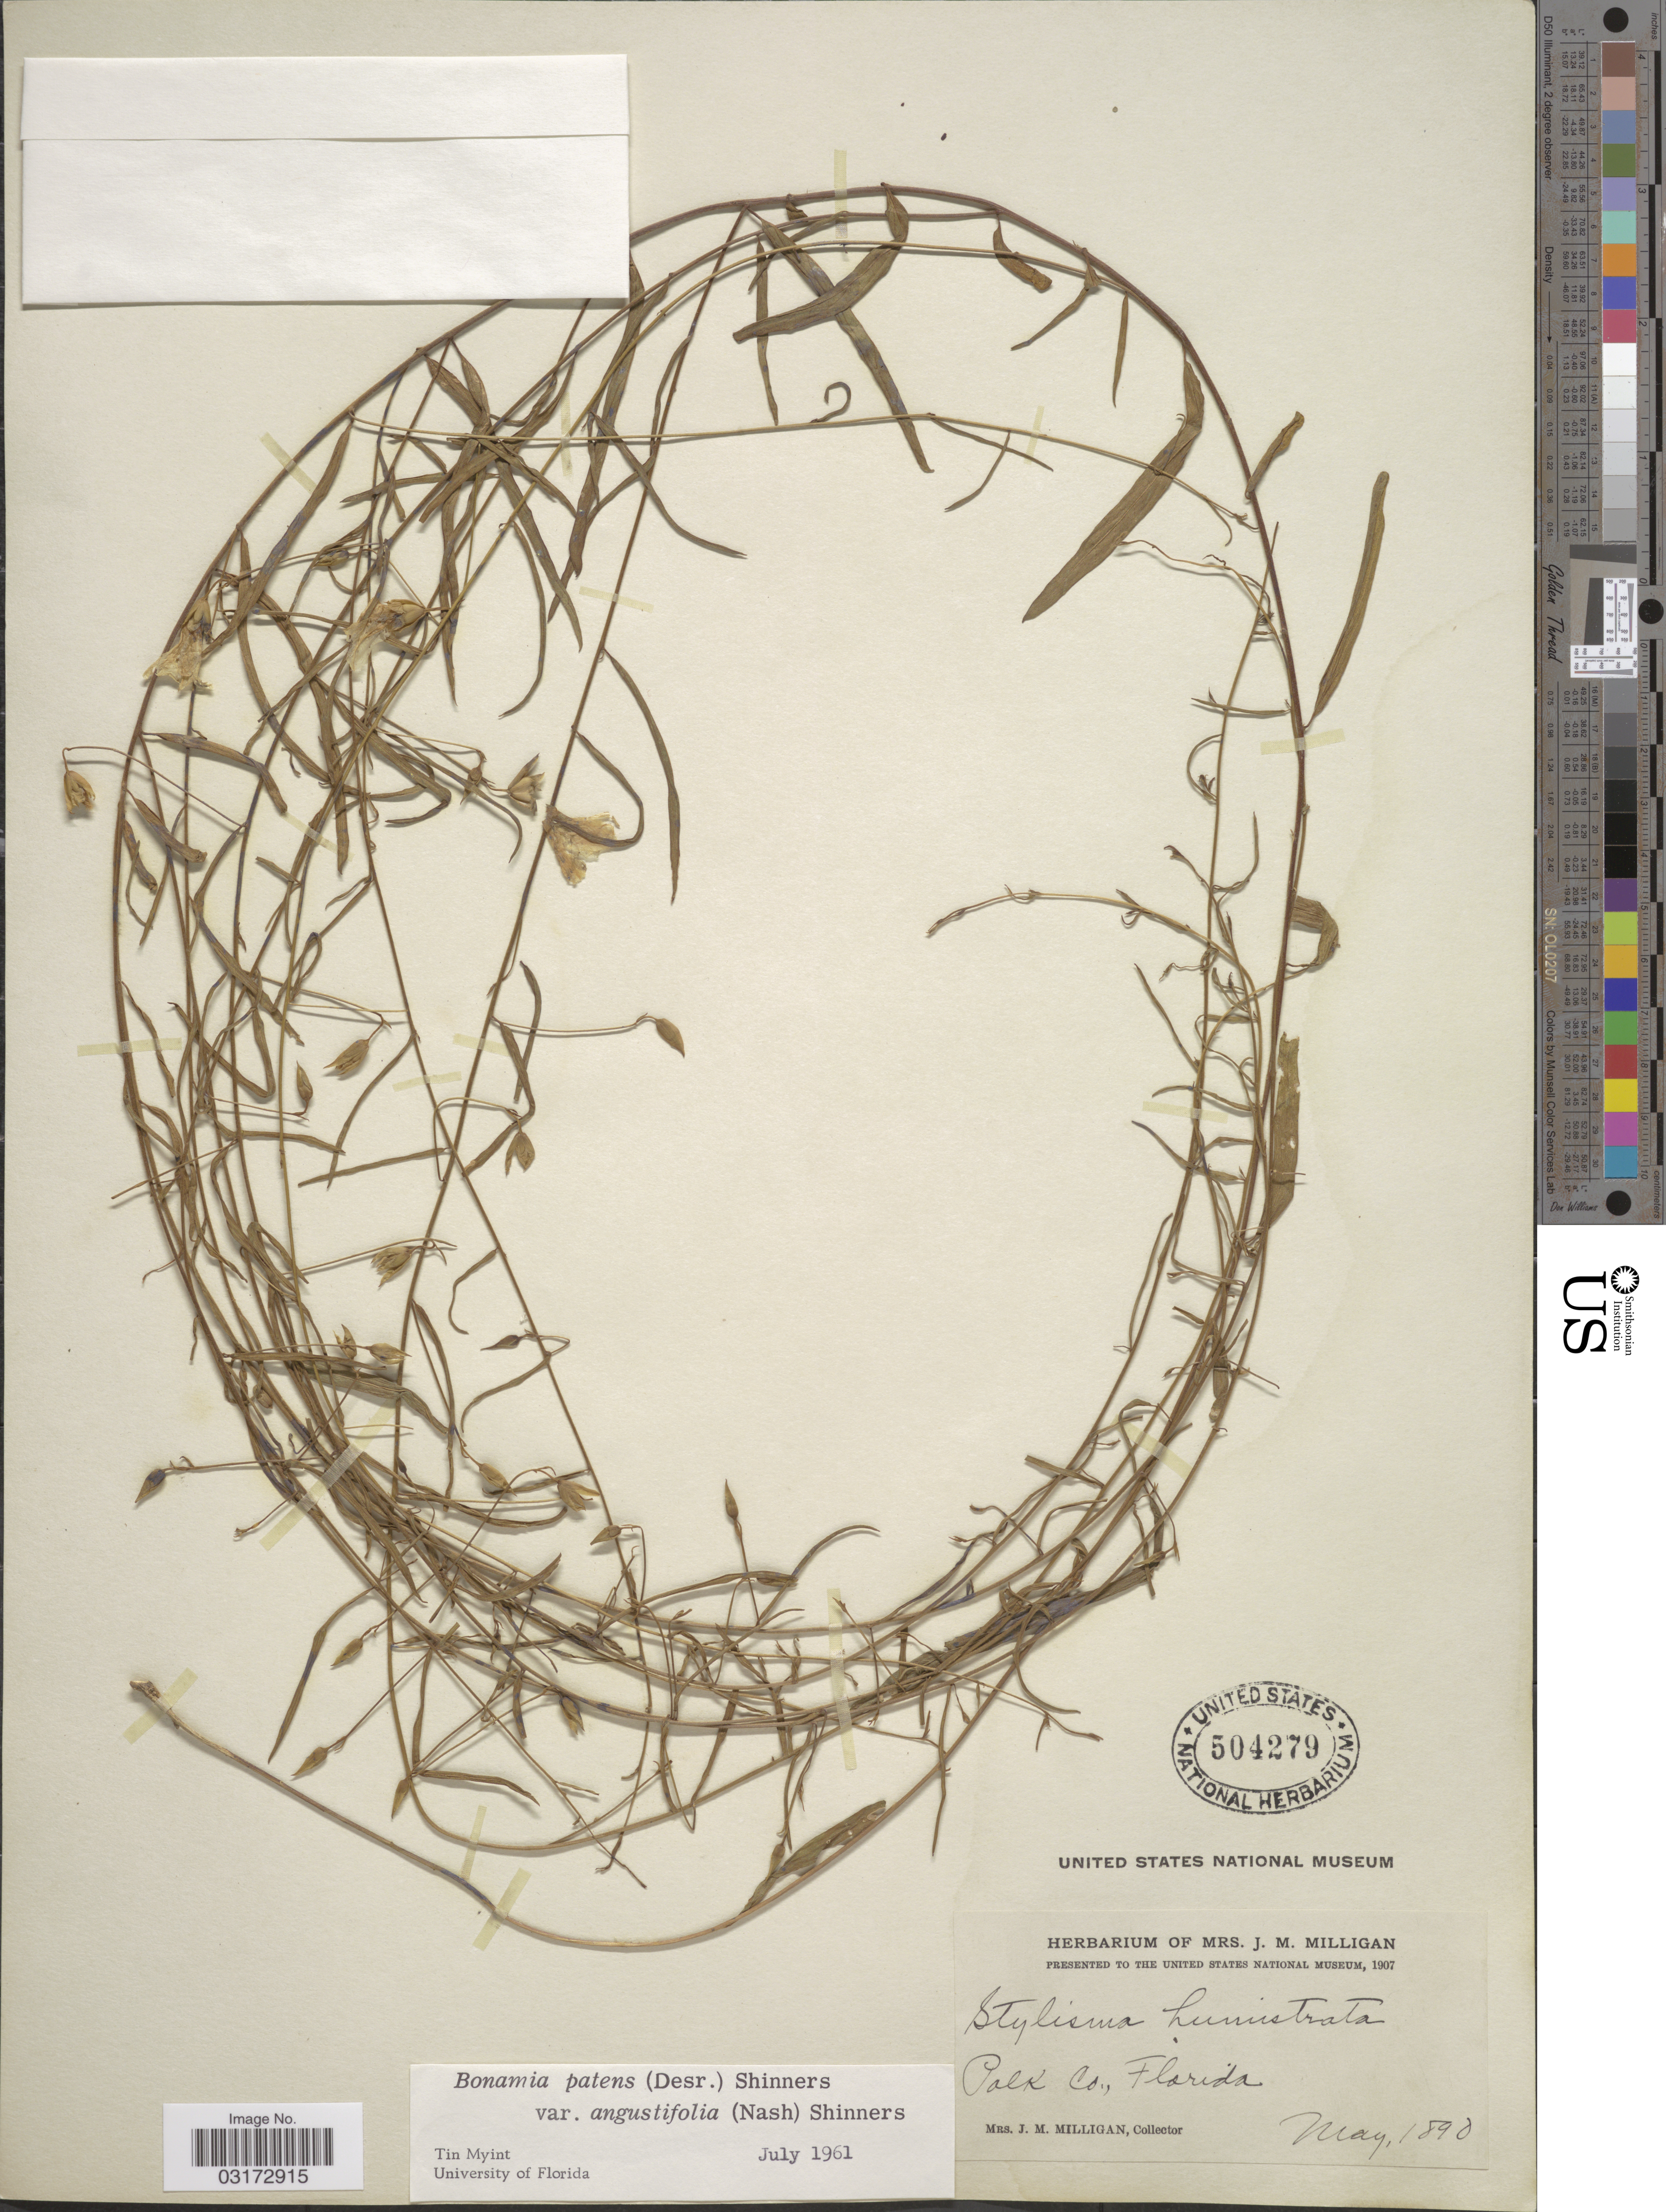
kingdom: Plantae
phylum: Tracheophyta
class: Magnoliopsida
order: Solanales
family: Convolvulaceae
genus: Stylisma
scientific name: Stylisma angustifolia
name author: (Nash) House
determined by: Strong, Mark T., (BOT), Smithsonian Institution - National Museum of Natural History (UNITED STATES)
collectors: J. Milligan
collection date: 1890-05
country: United States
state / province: Florida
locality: Polk Co.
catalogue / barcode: US 504279